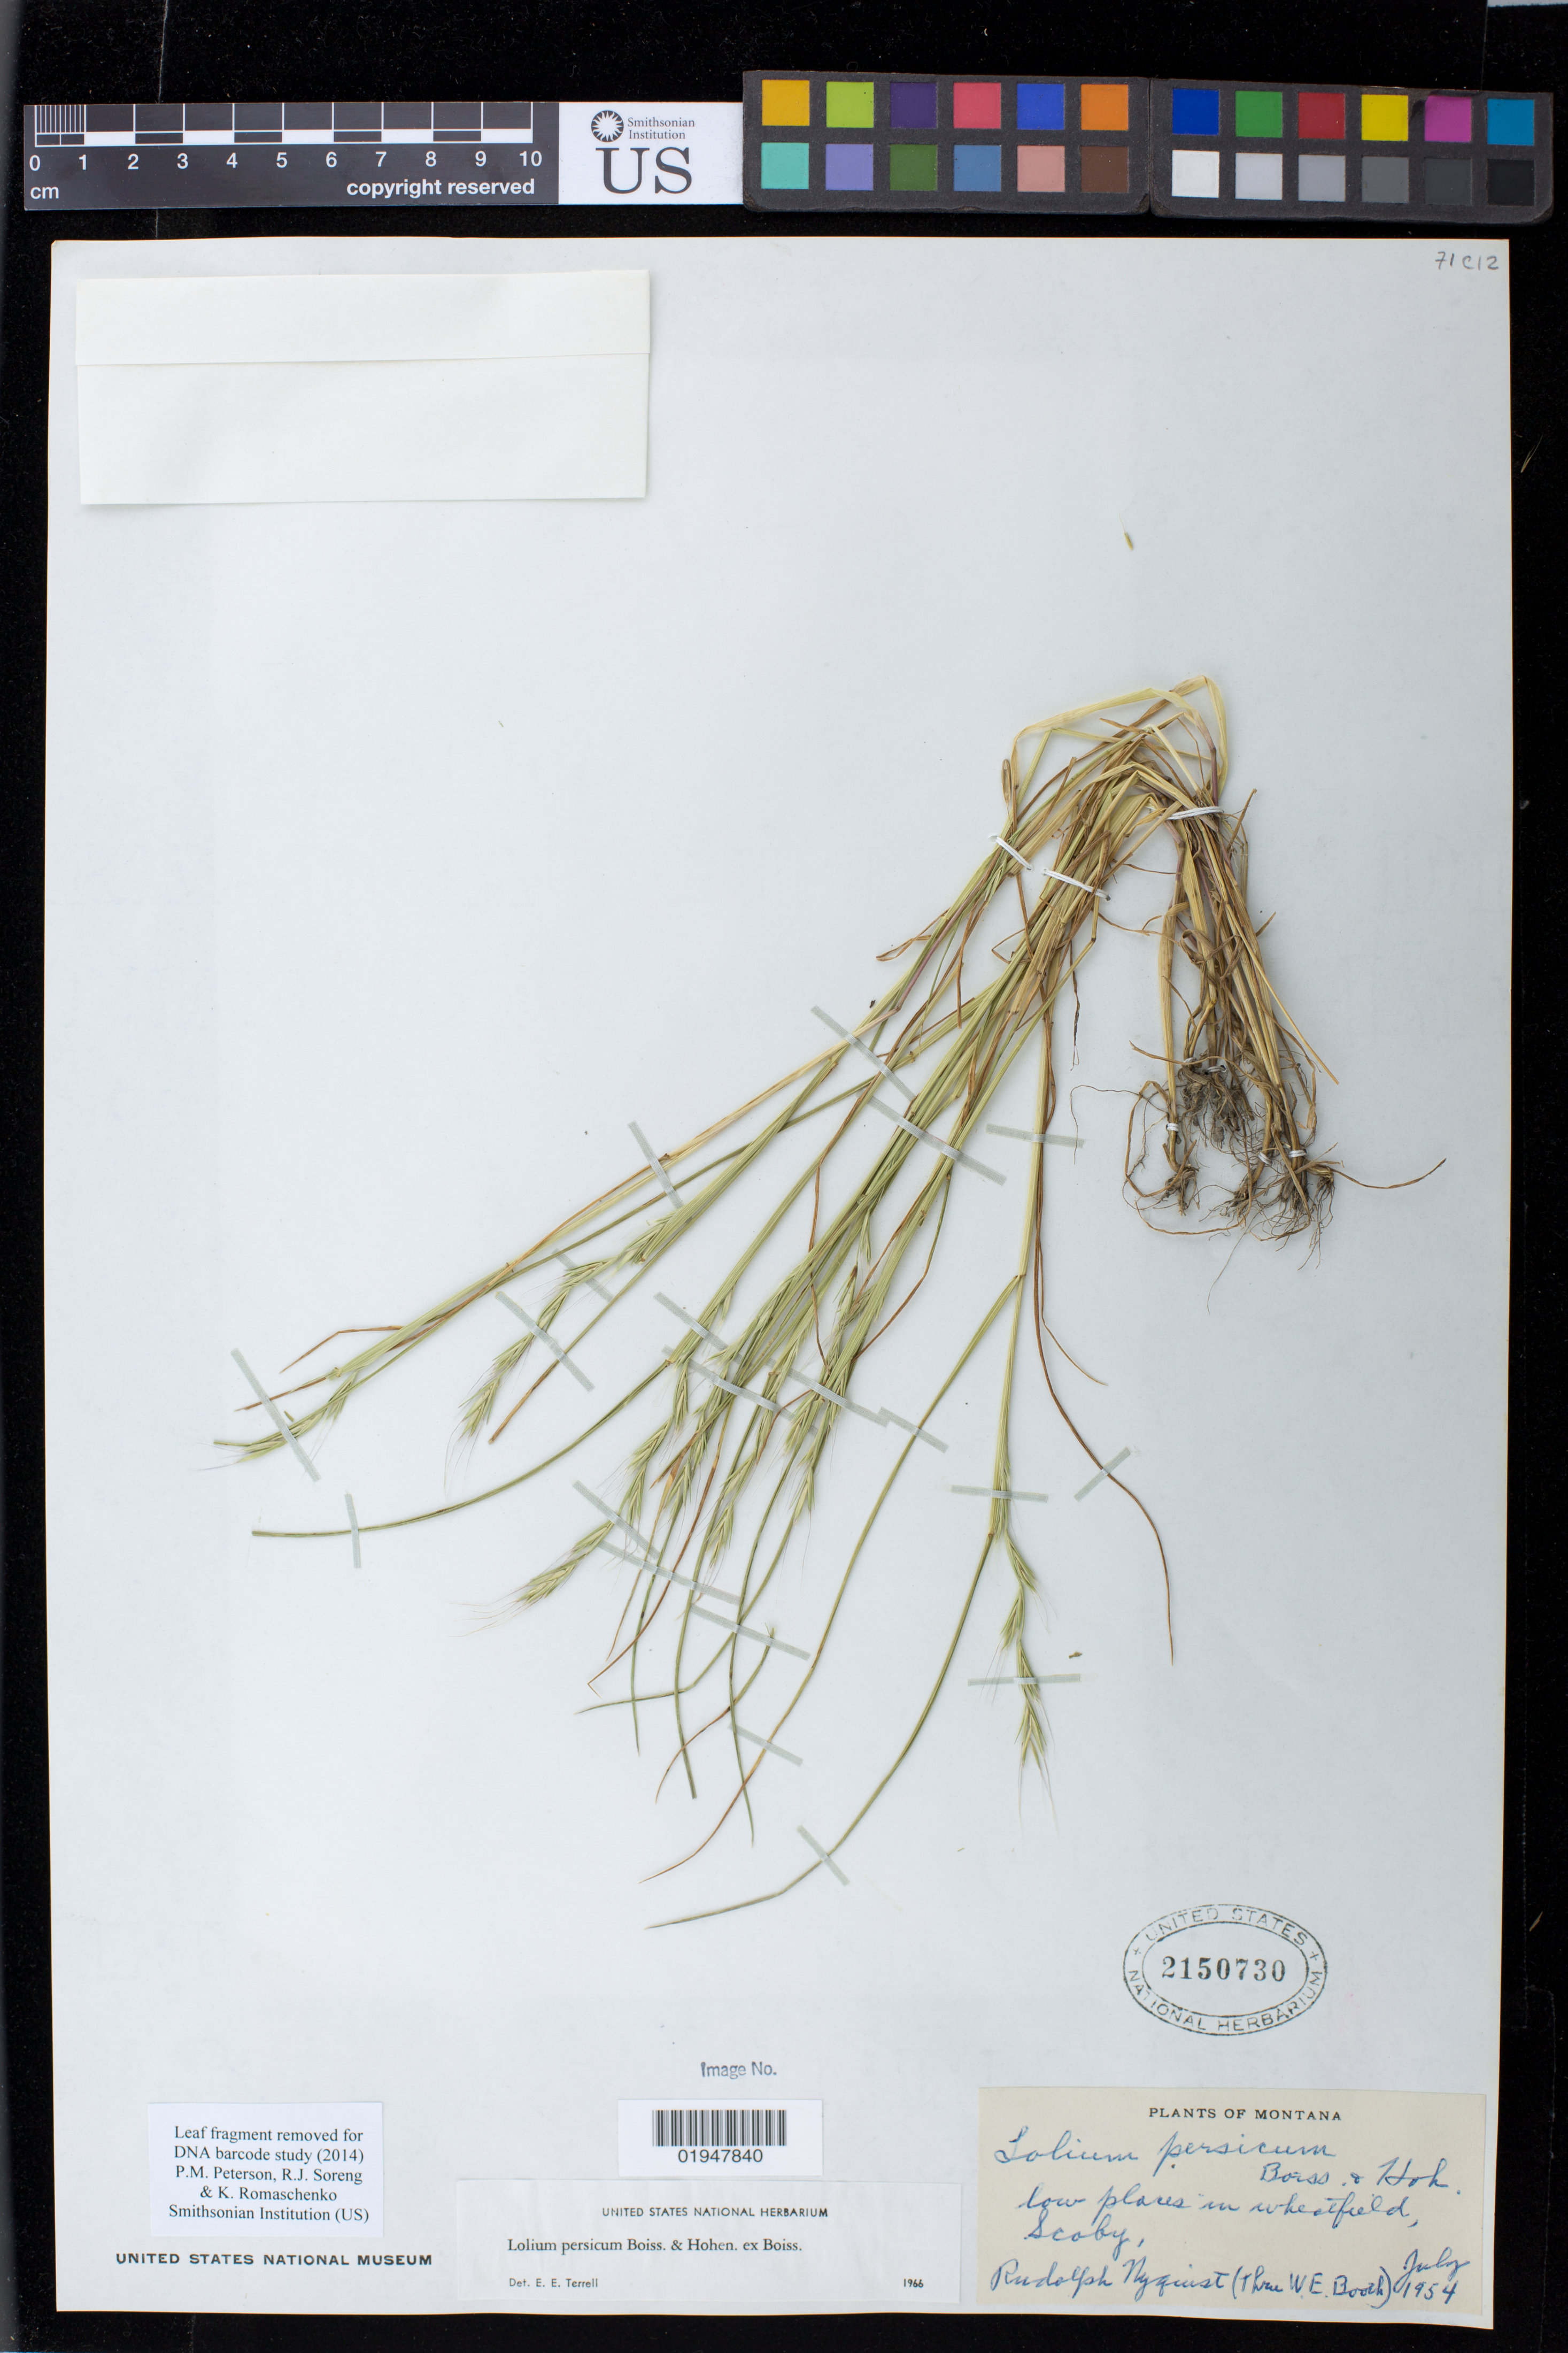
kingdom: Plantae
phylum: Tracheophyta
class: Liliopsida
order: Poales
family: Poaceae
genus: Lolium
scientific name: Lolium persicum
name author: Boiss. & Hohen.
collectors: R. Nyquist & W. Booth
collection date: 1954-07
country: United States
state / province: Montana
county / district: Daniels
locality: Scoby [Scobey]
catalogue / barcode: US 2150730